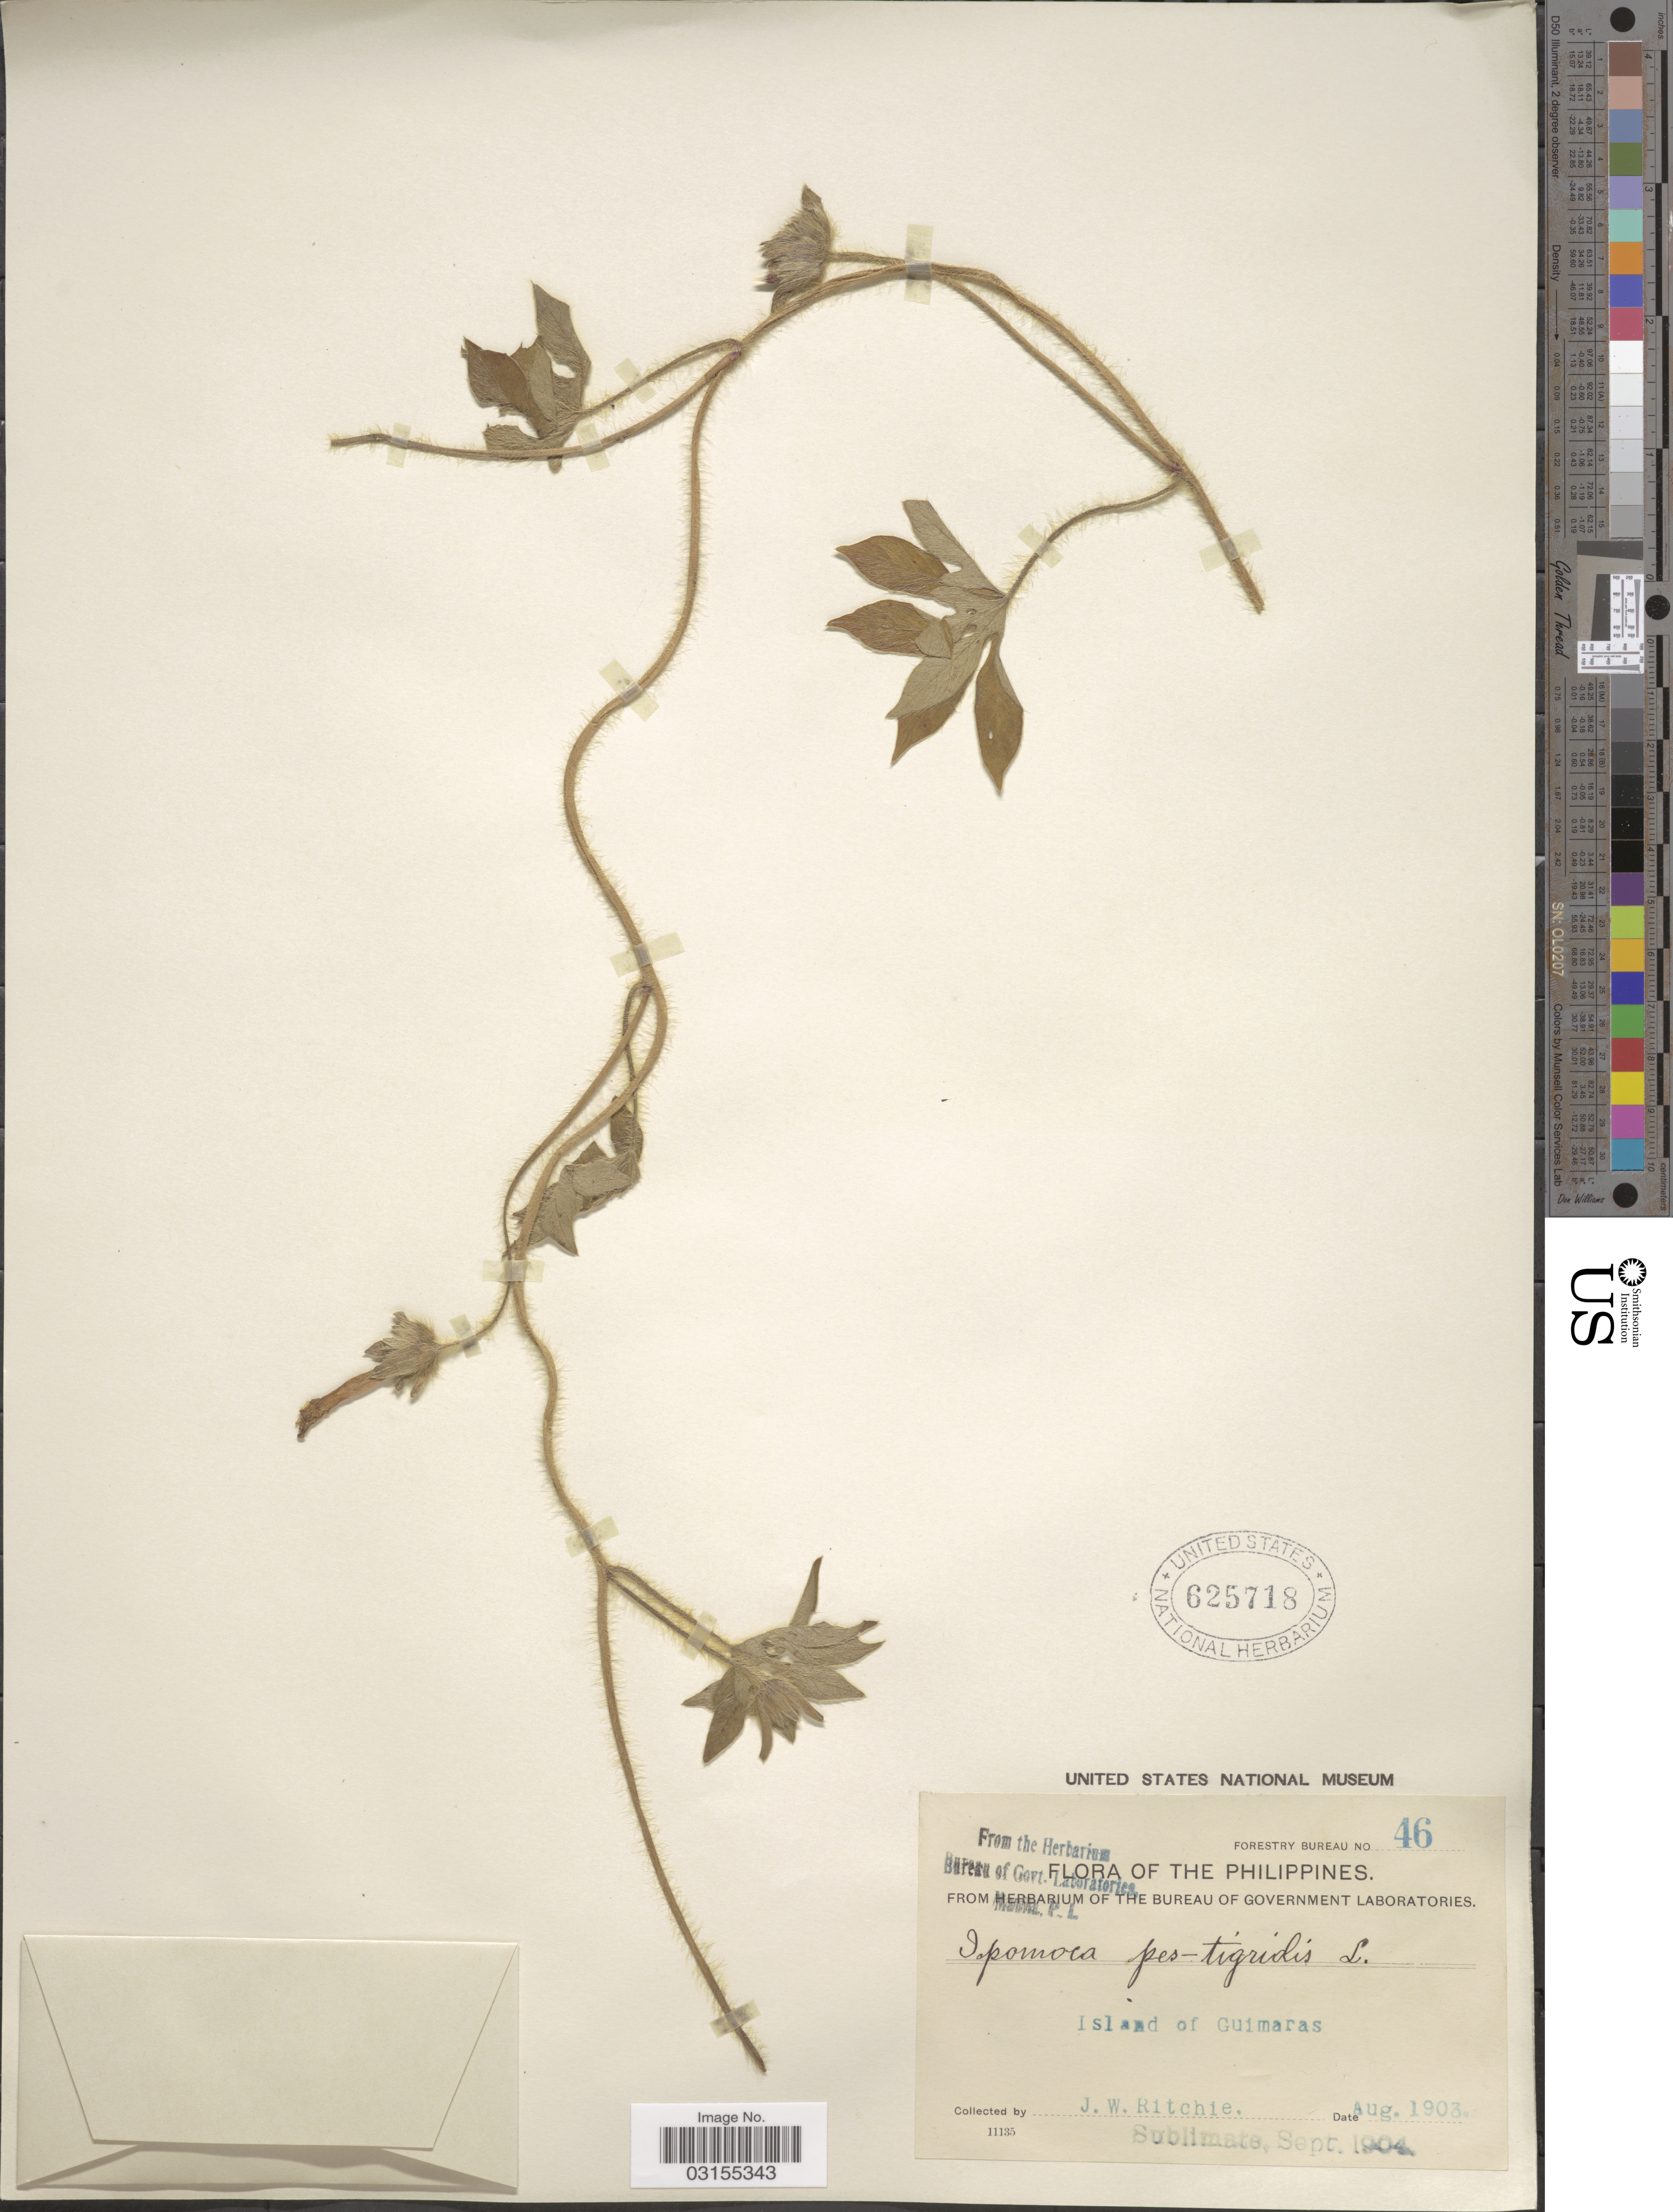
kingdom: Plantae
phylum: Tracheophyta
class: Magnoliopsida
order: Solanales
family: Convolvulaceae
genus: Ipomoea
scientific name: Ipomoea pes-tigridis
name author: L.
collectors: J. Ritchie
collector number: Forestry Bureau 46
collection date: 1903-08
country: Philippines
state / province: Western Visayas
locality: Island of Guimaras.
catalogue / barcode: US 625718